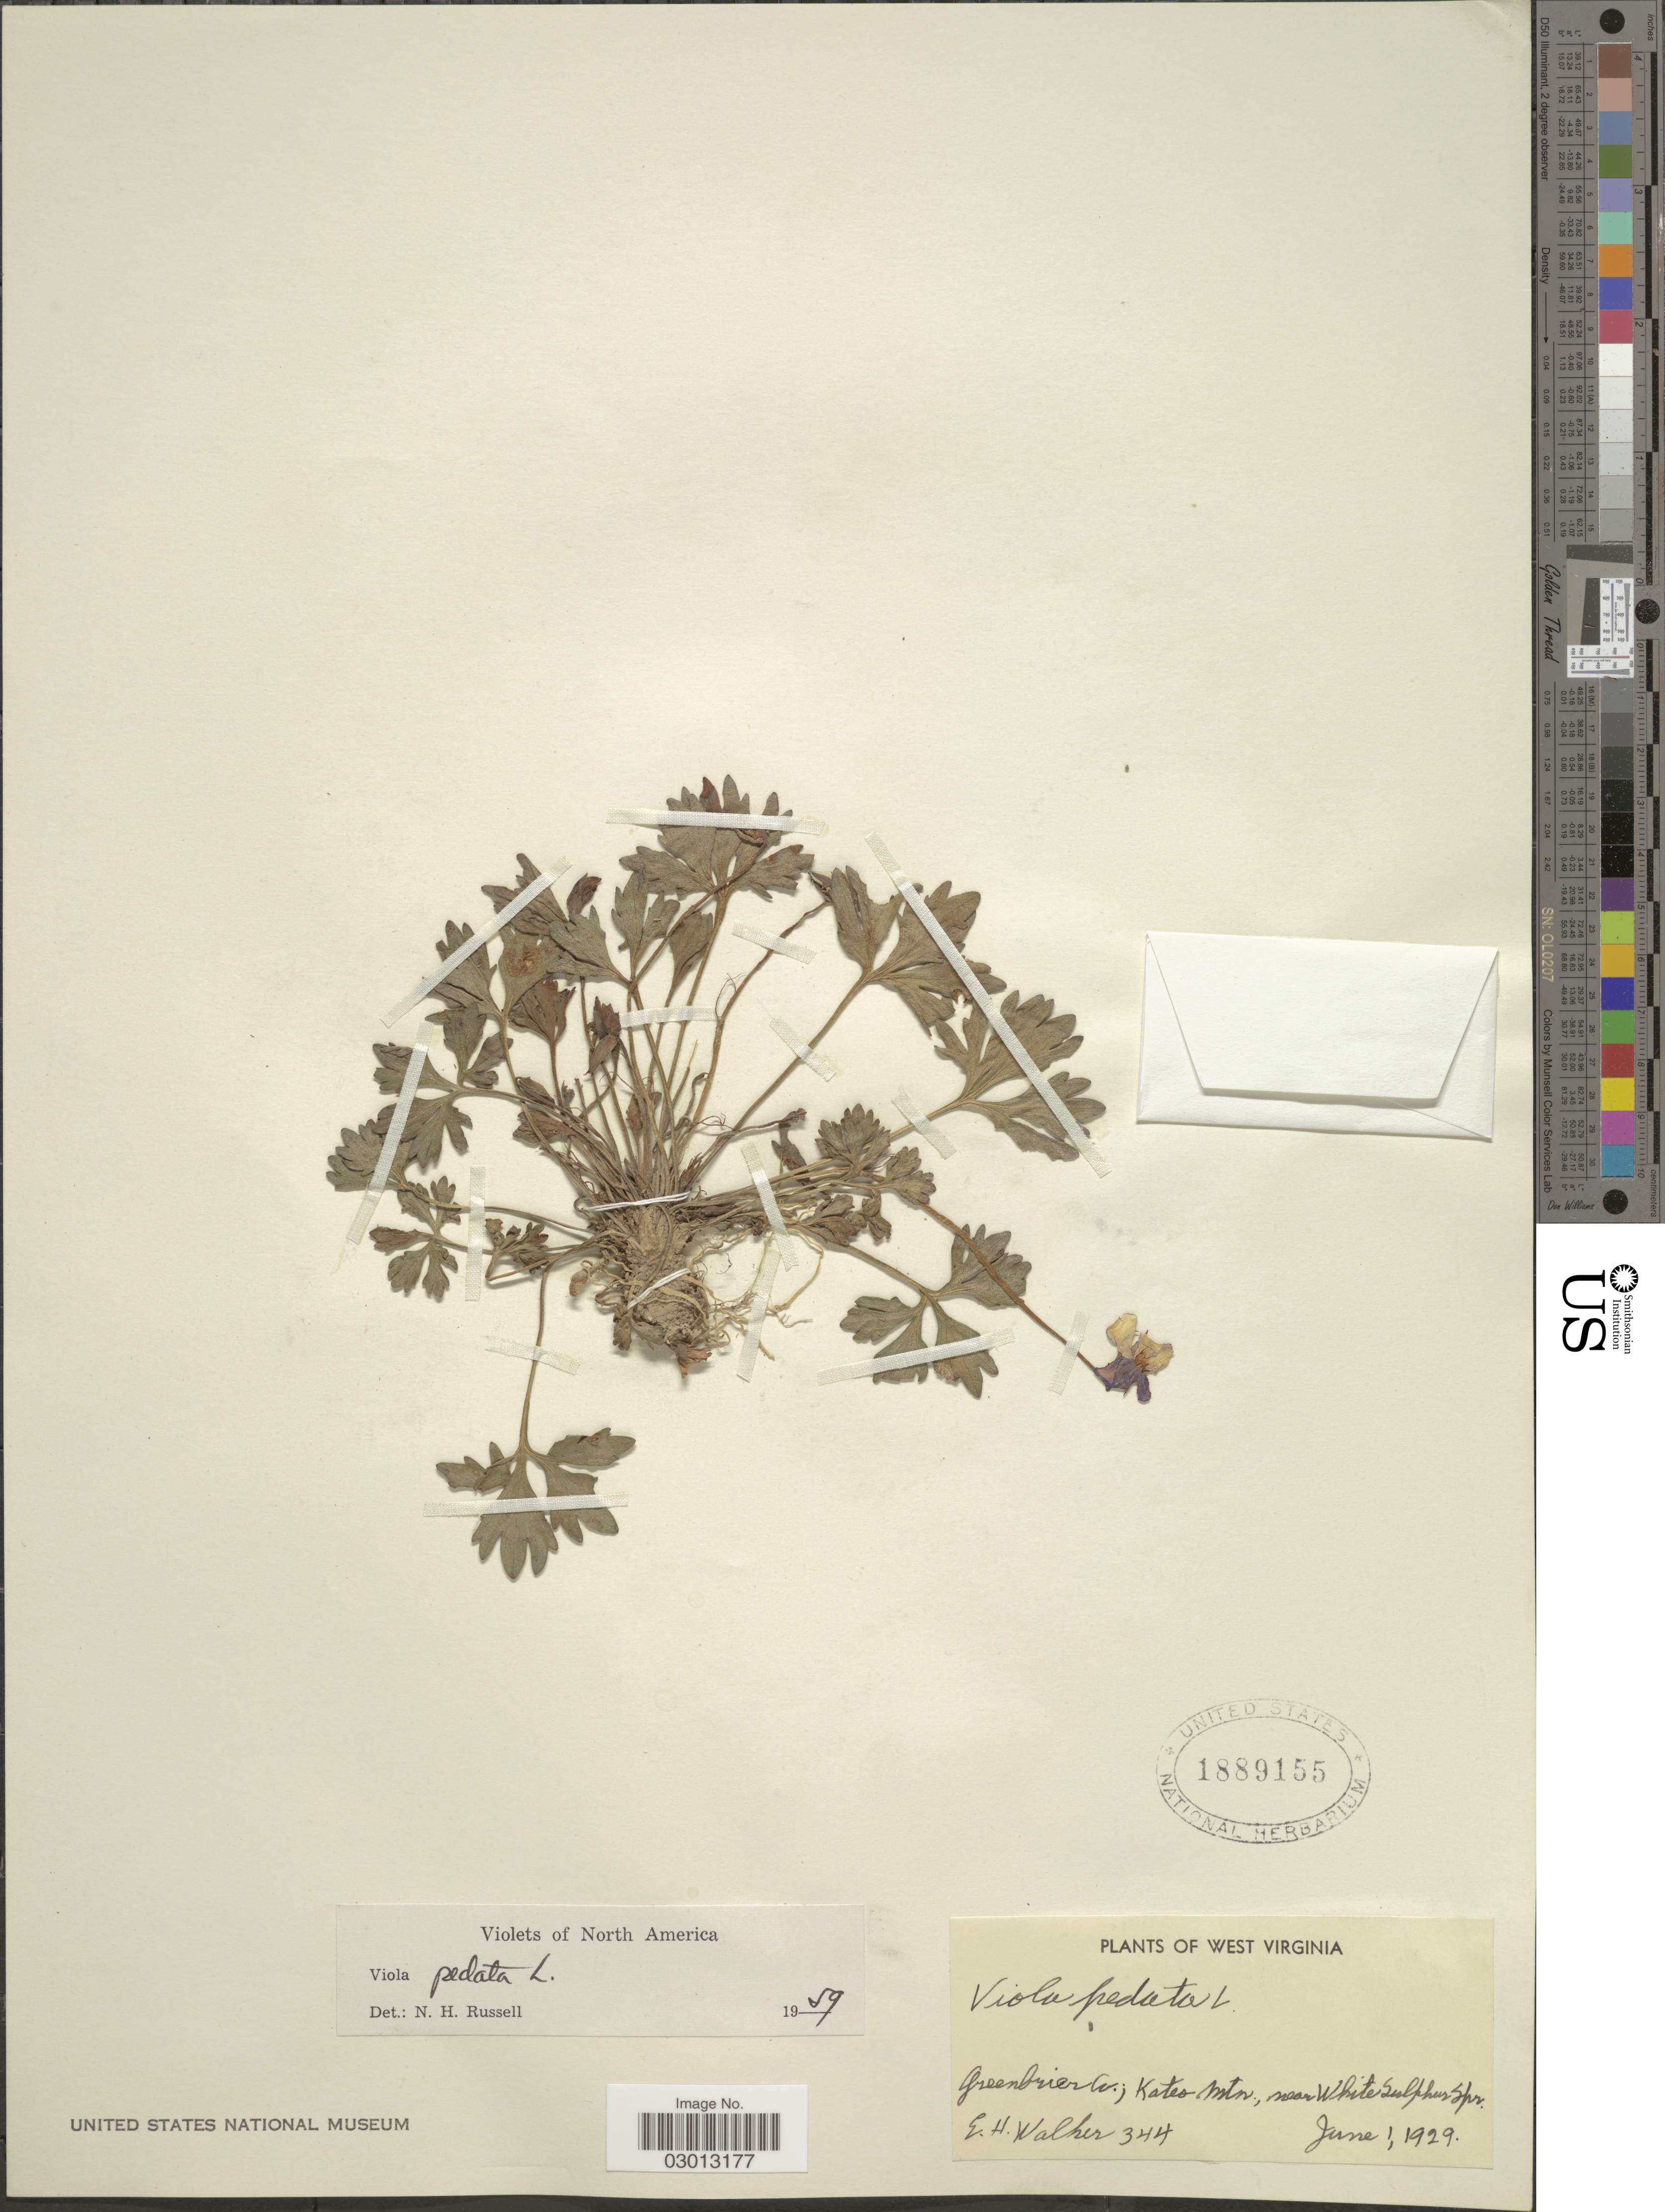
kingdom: Plantae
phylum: Tracheophyta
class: Magnoliopsida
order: Malpighiales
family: Violaceae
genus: Viola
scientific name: Viola pedata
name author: L.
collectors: E. H. Walker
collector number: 344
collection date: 1929-06-01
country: United States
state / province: West Virginia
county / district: Greenbrier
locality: Greenbrier Co., Kates Mtn., near White Sulphur Spr.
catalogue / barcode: US 1889155